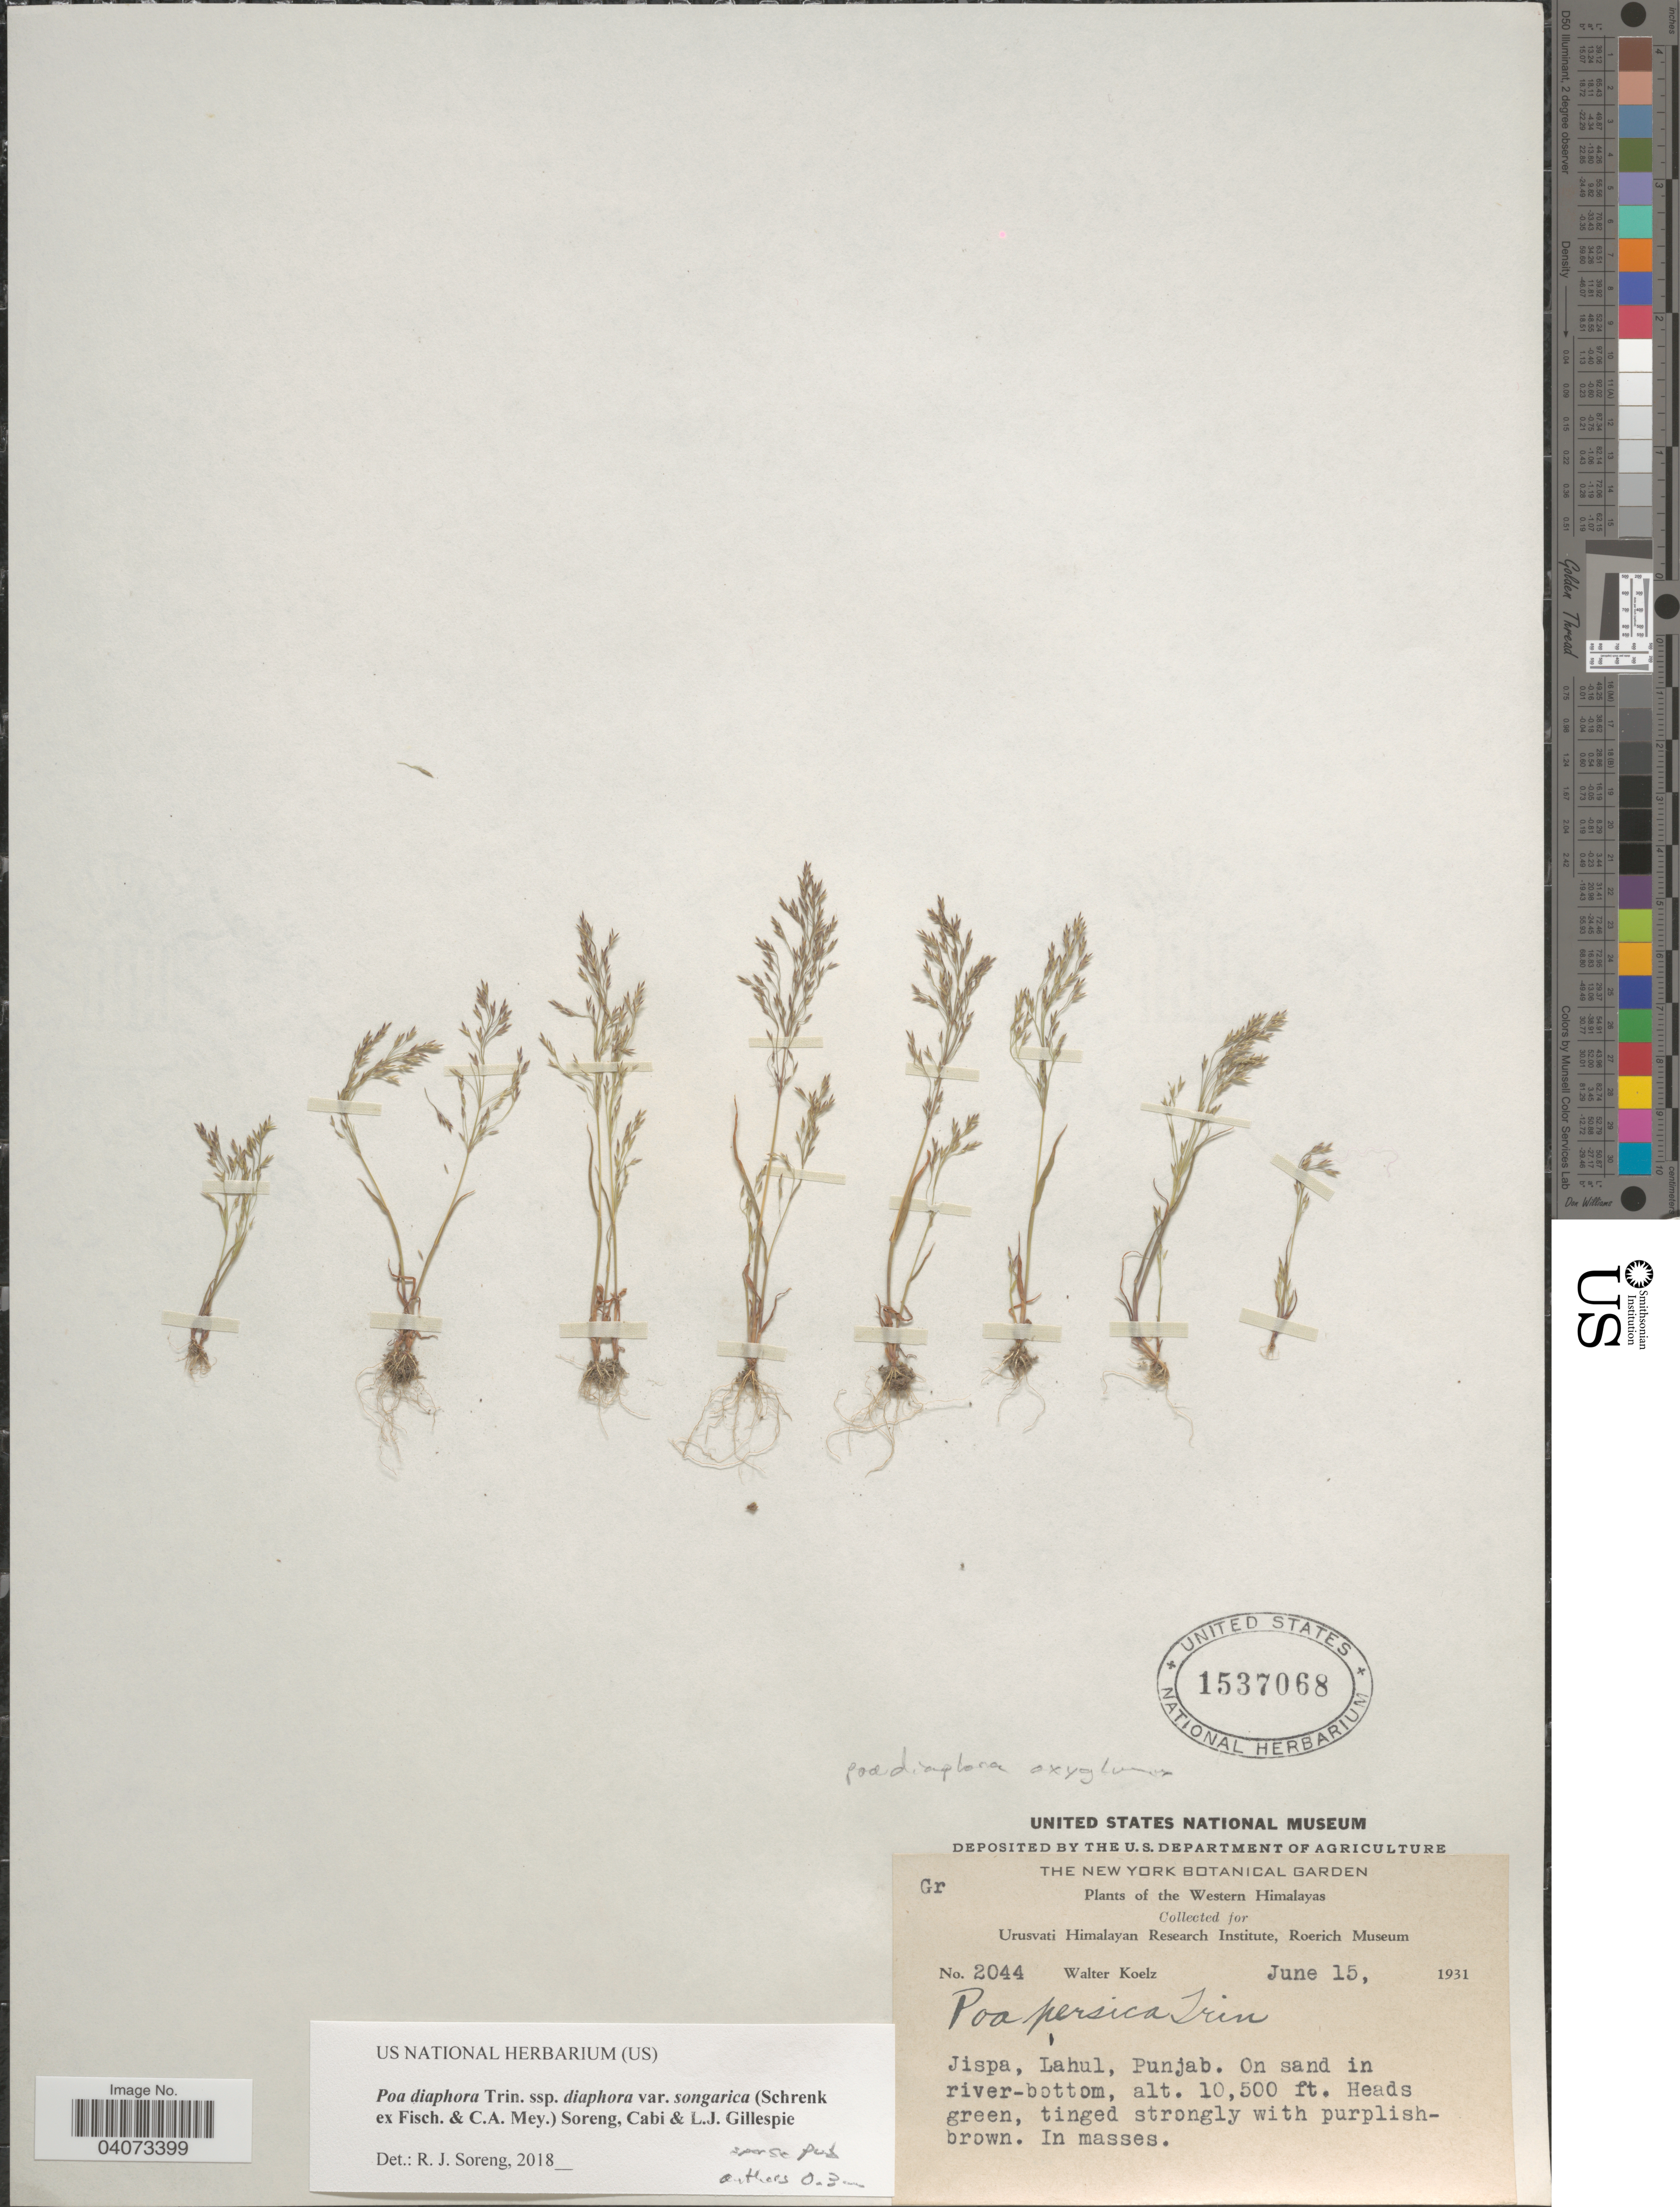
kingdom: Plantae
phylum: Tracheophyta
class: Liliopsida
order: Poales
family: Poaceae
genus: Poa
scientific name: Poa diaphora subsp. diaphora var. songarica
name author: (Schrenk ex Fisch. & C.A. Mey.) Soreng et al.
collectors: W. N. Koelz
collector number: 2044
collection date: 1931-06-15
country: India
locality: The Western Himalayas. Jispa, Lahul. Punjab.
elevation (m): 3200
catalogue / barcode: US 1537068